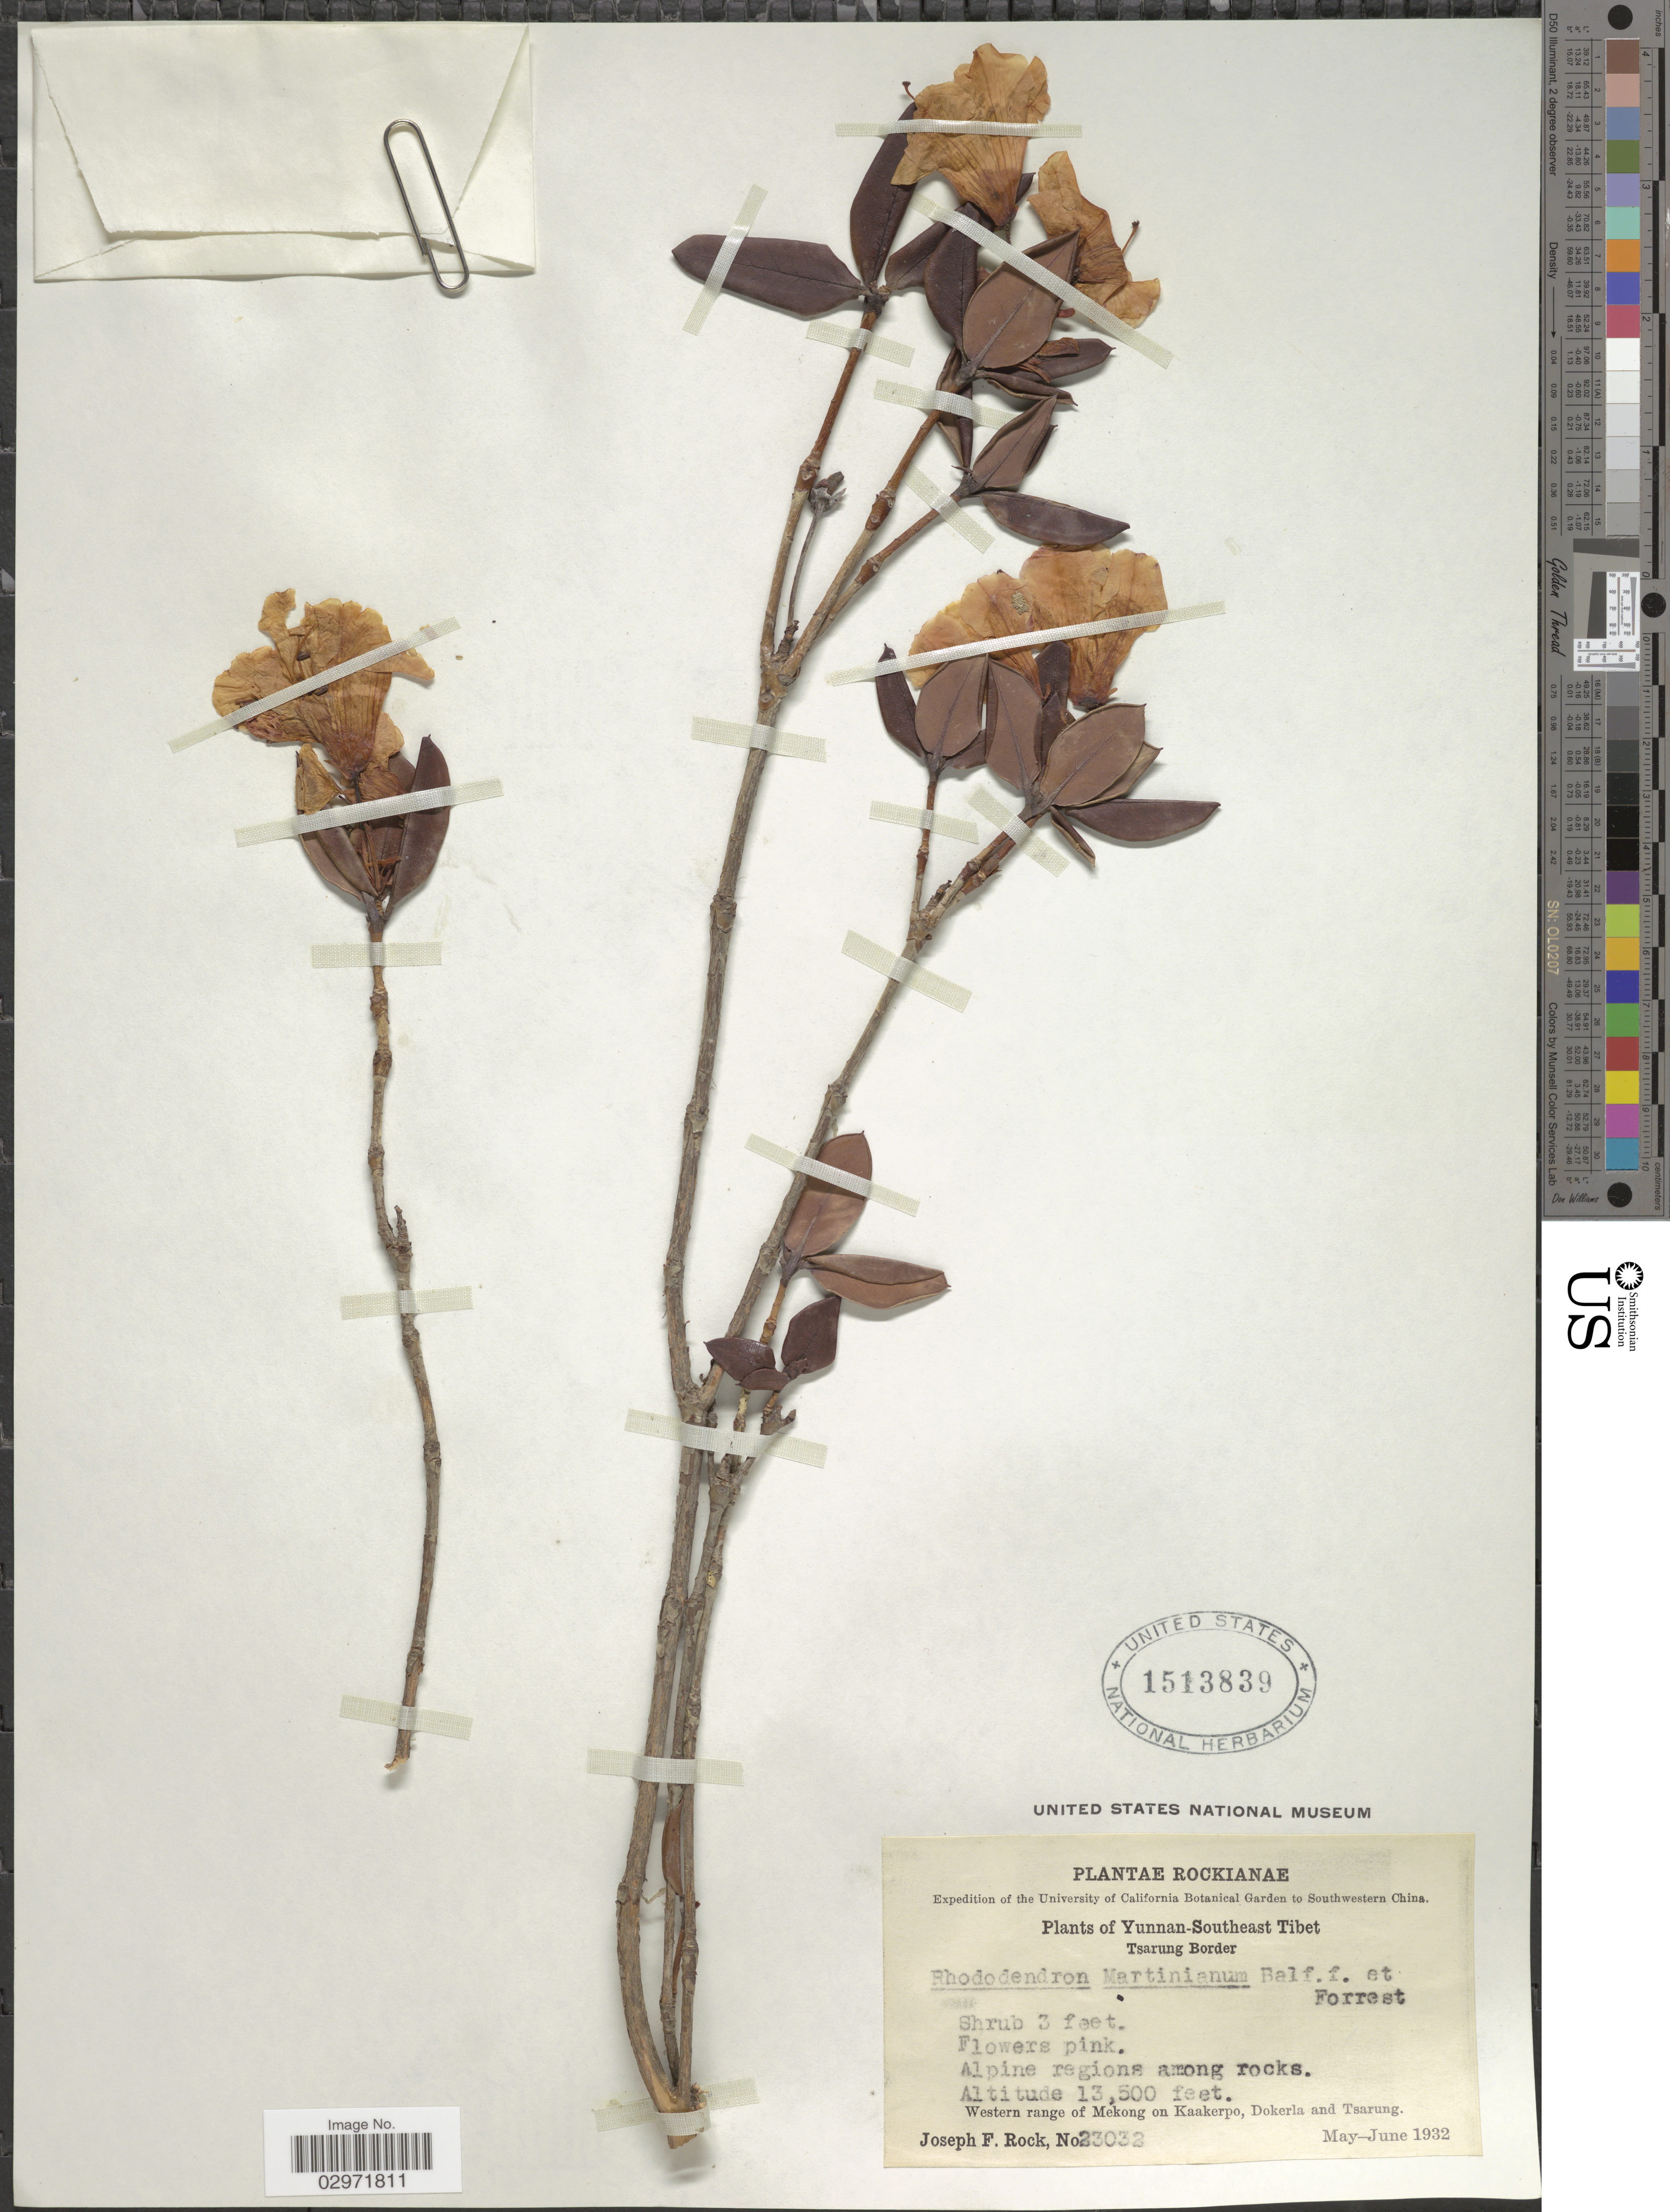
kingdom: Plantae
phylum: Tracheophyta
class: Magnoliopsida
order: Ericales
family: Ericaceae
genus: Rhododendron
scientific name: Rhododendron martinianum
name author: Balf. f. & Forrest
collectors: J. F. Rock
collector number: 23032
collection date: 1932-05/1932-06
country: China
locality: Southwestern China. Yunnan-Southeast Tibet. Tsarung Border. Alpine regions among rocks. Western range of Mekong on Kaakerpo, Dokerla and Tsarung.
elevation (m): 4115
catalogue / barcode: US 1513839